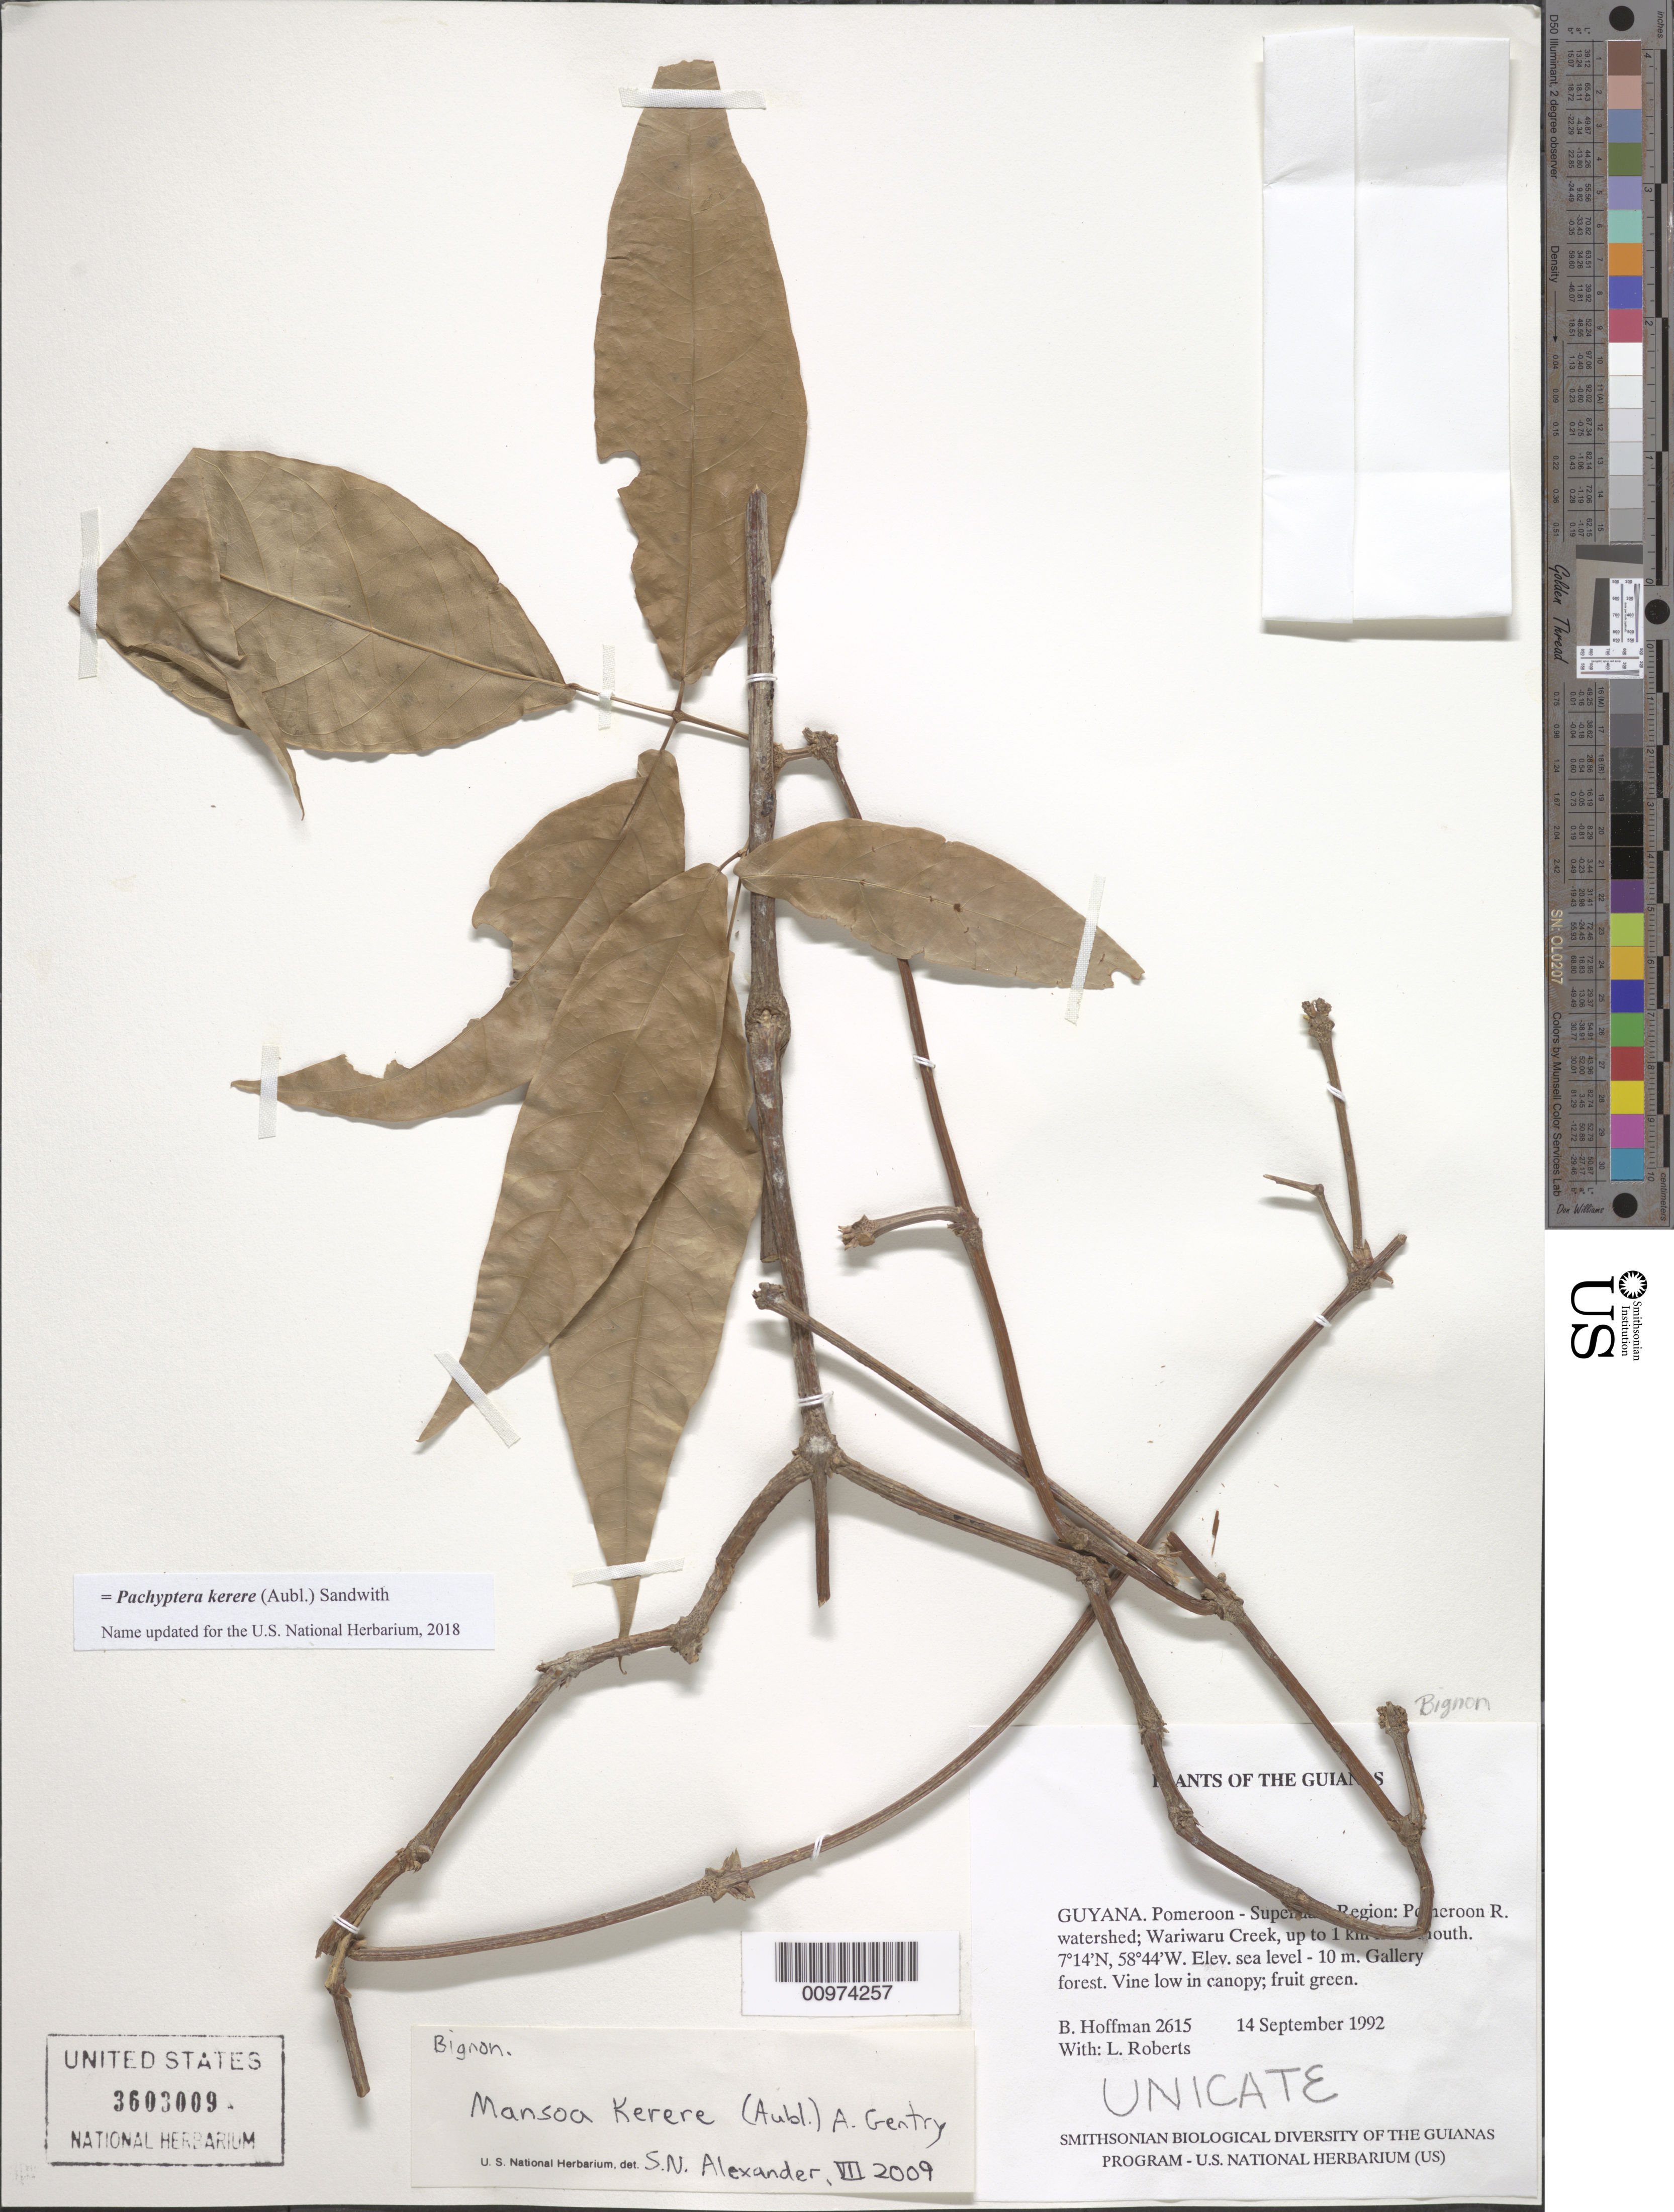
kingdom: Plantae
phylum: Tracheophyta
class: Magnoliopsida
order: Lamiales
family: Bignoniaceae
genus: Pachyptera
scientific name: Pachyptera kerere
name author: (Aubl.) Sandwith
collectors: B. Hoffman & L. Roberts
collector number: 2615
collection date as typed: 14 September 1992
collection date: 1992-09-14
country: Guyana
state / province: Pomeroon-Supenaam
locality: Pomeroon River watershed; Wariwaru Creek, 0-1 km from mouth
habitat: Gallery forest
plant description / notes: Low in canopy Unicate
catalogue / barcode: US 3603009